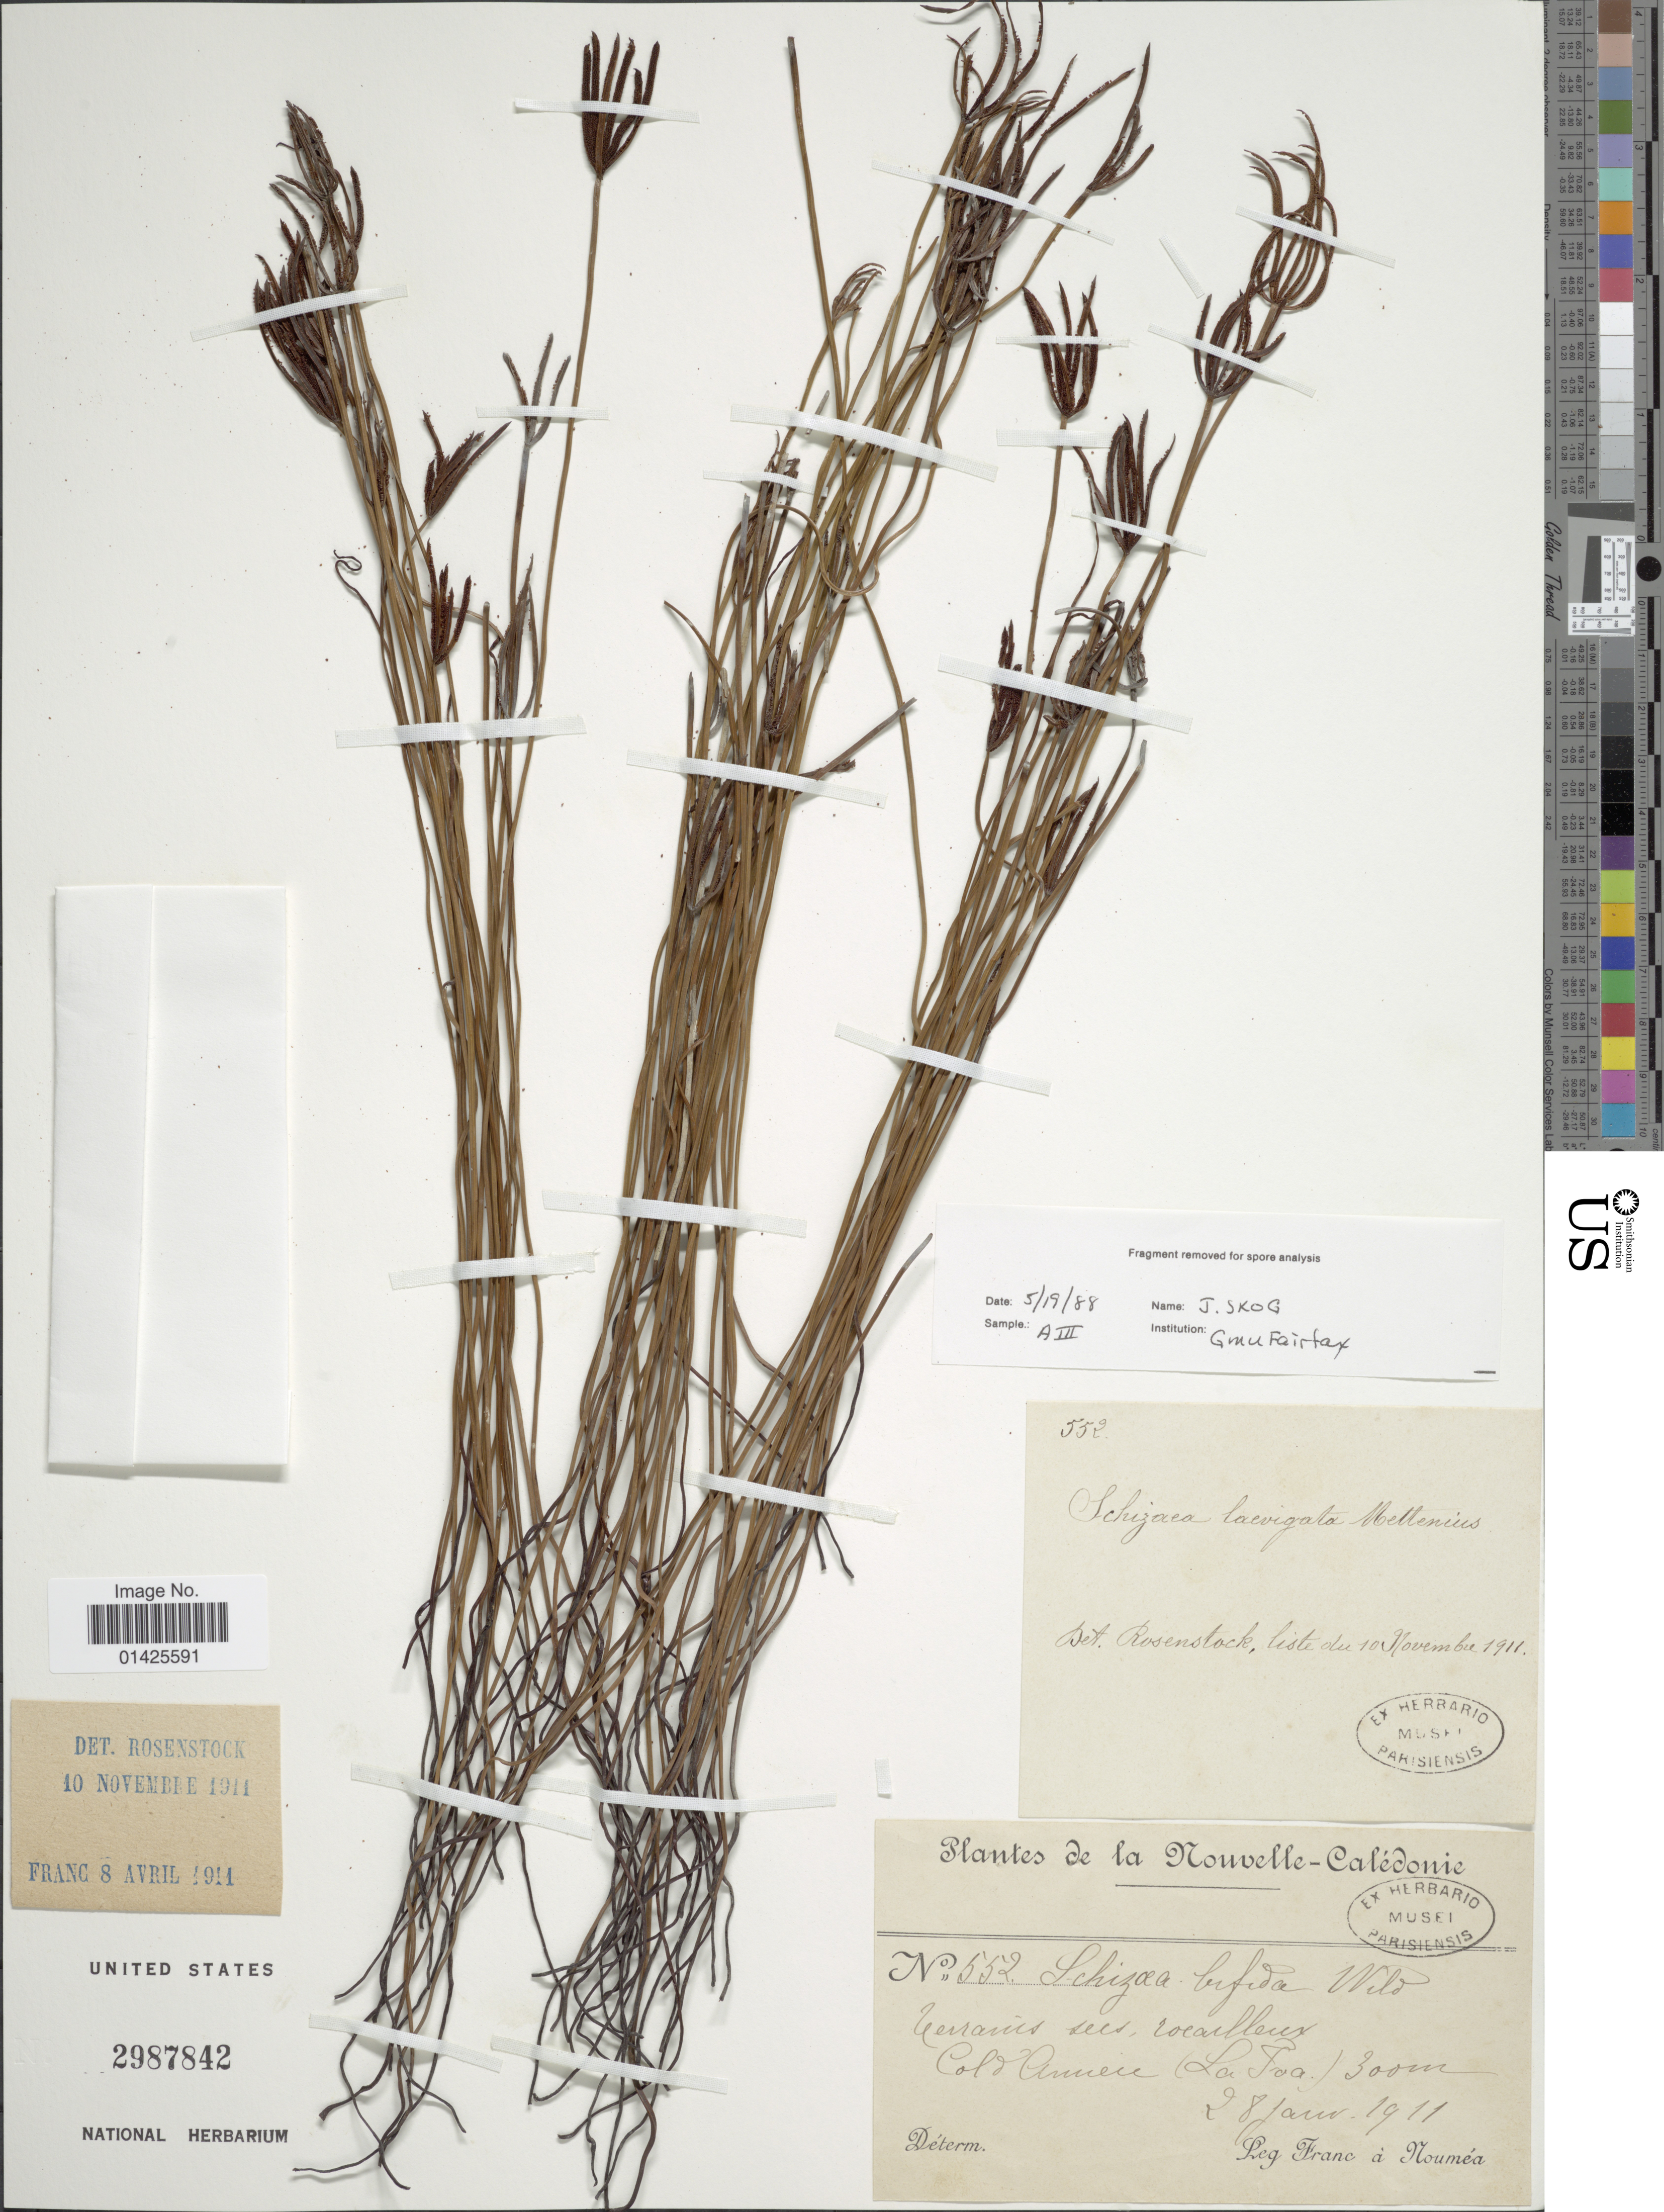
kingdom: Plantae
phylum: Tracheophyta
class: Polypodiopsida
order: Schizaeales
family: Schizaeaceae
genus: Actinostachys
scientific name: Actinostachys laevigata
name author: (Mett.) C.F. Reed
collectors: Franc & Nouméa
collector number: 552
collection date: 1911-01-28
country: New Caledonia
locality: Col d'Amieu ( La Foa)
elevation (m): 300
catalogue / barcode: US 2987842